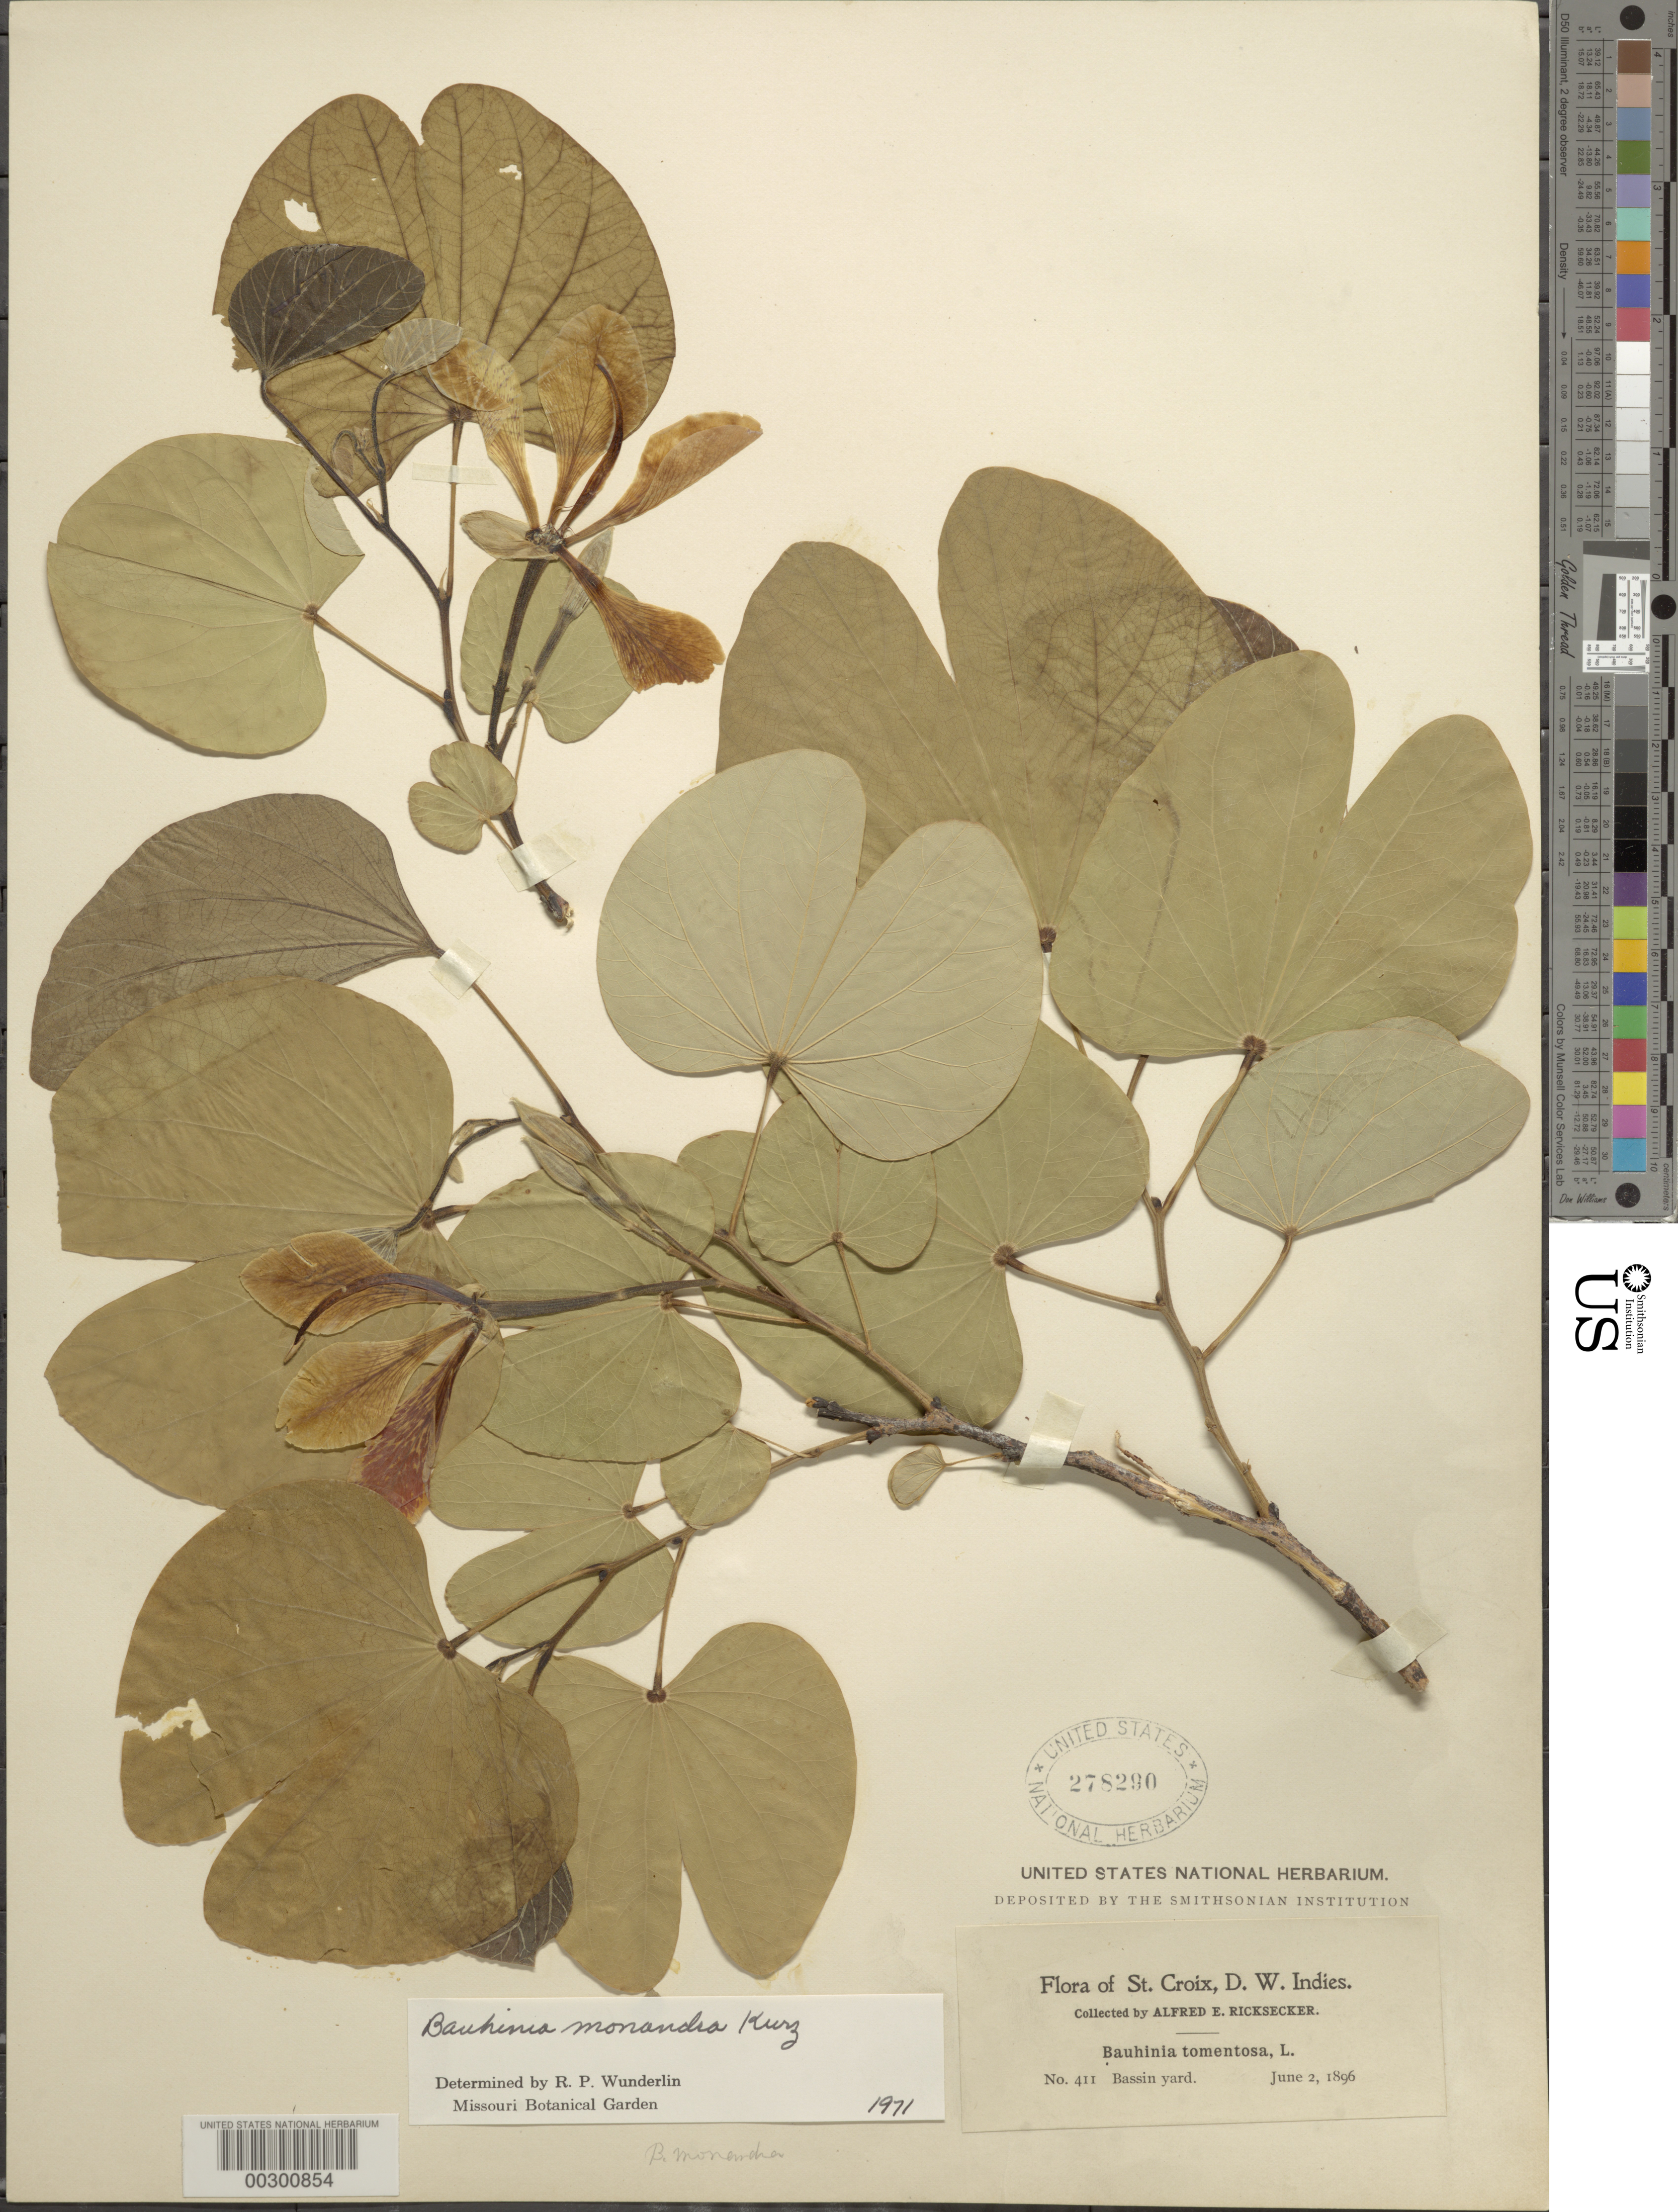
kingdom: Plantae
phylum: Tracheophyta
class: Magnoliopsida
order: Fabales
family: Fabaceae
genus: Bauhinia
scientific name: Bauhinia monandra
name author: Kurz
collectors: A. E. Ricksecker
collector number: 411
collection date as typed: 02 Jun 1896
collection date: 1896-06-02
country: U.S. Virgin Islands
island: St. Croix Island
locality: Bassin yards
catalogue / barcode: US 278290